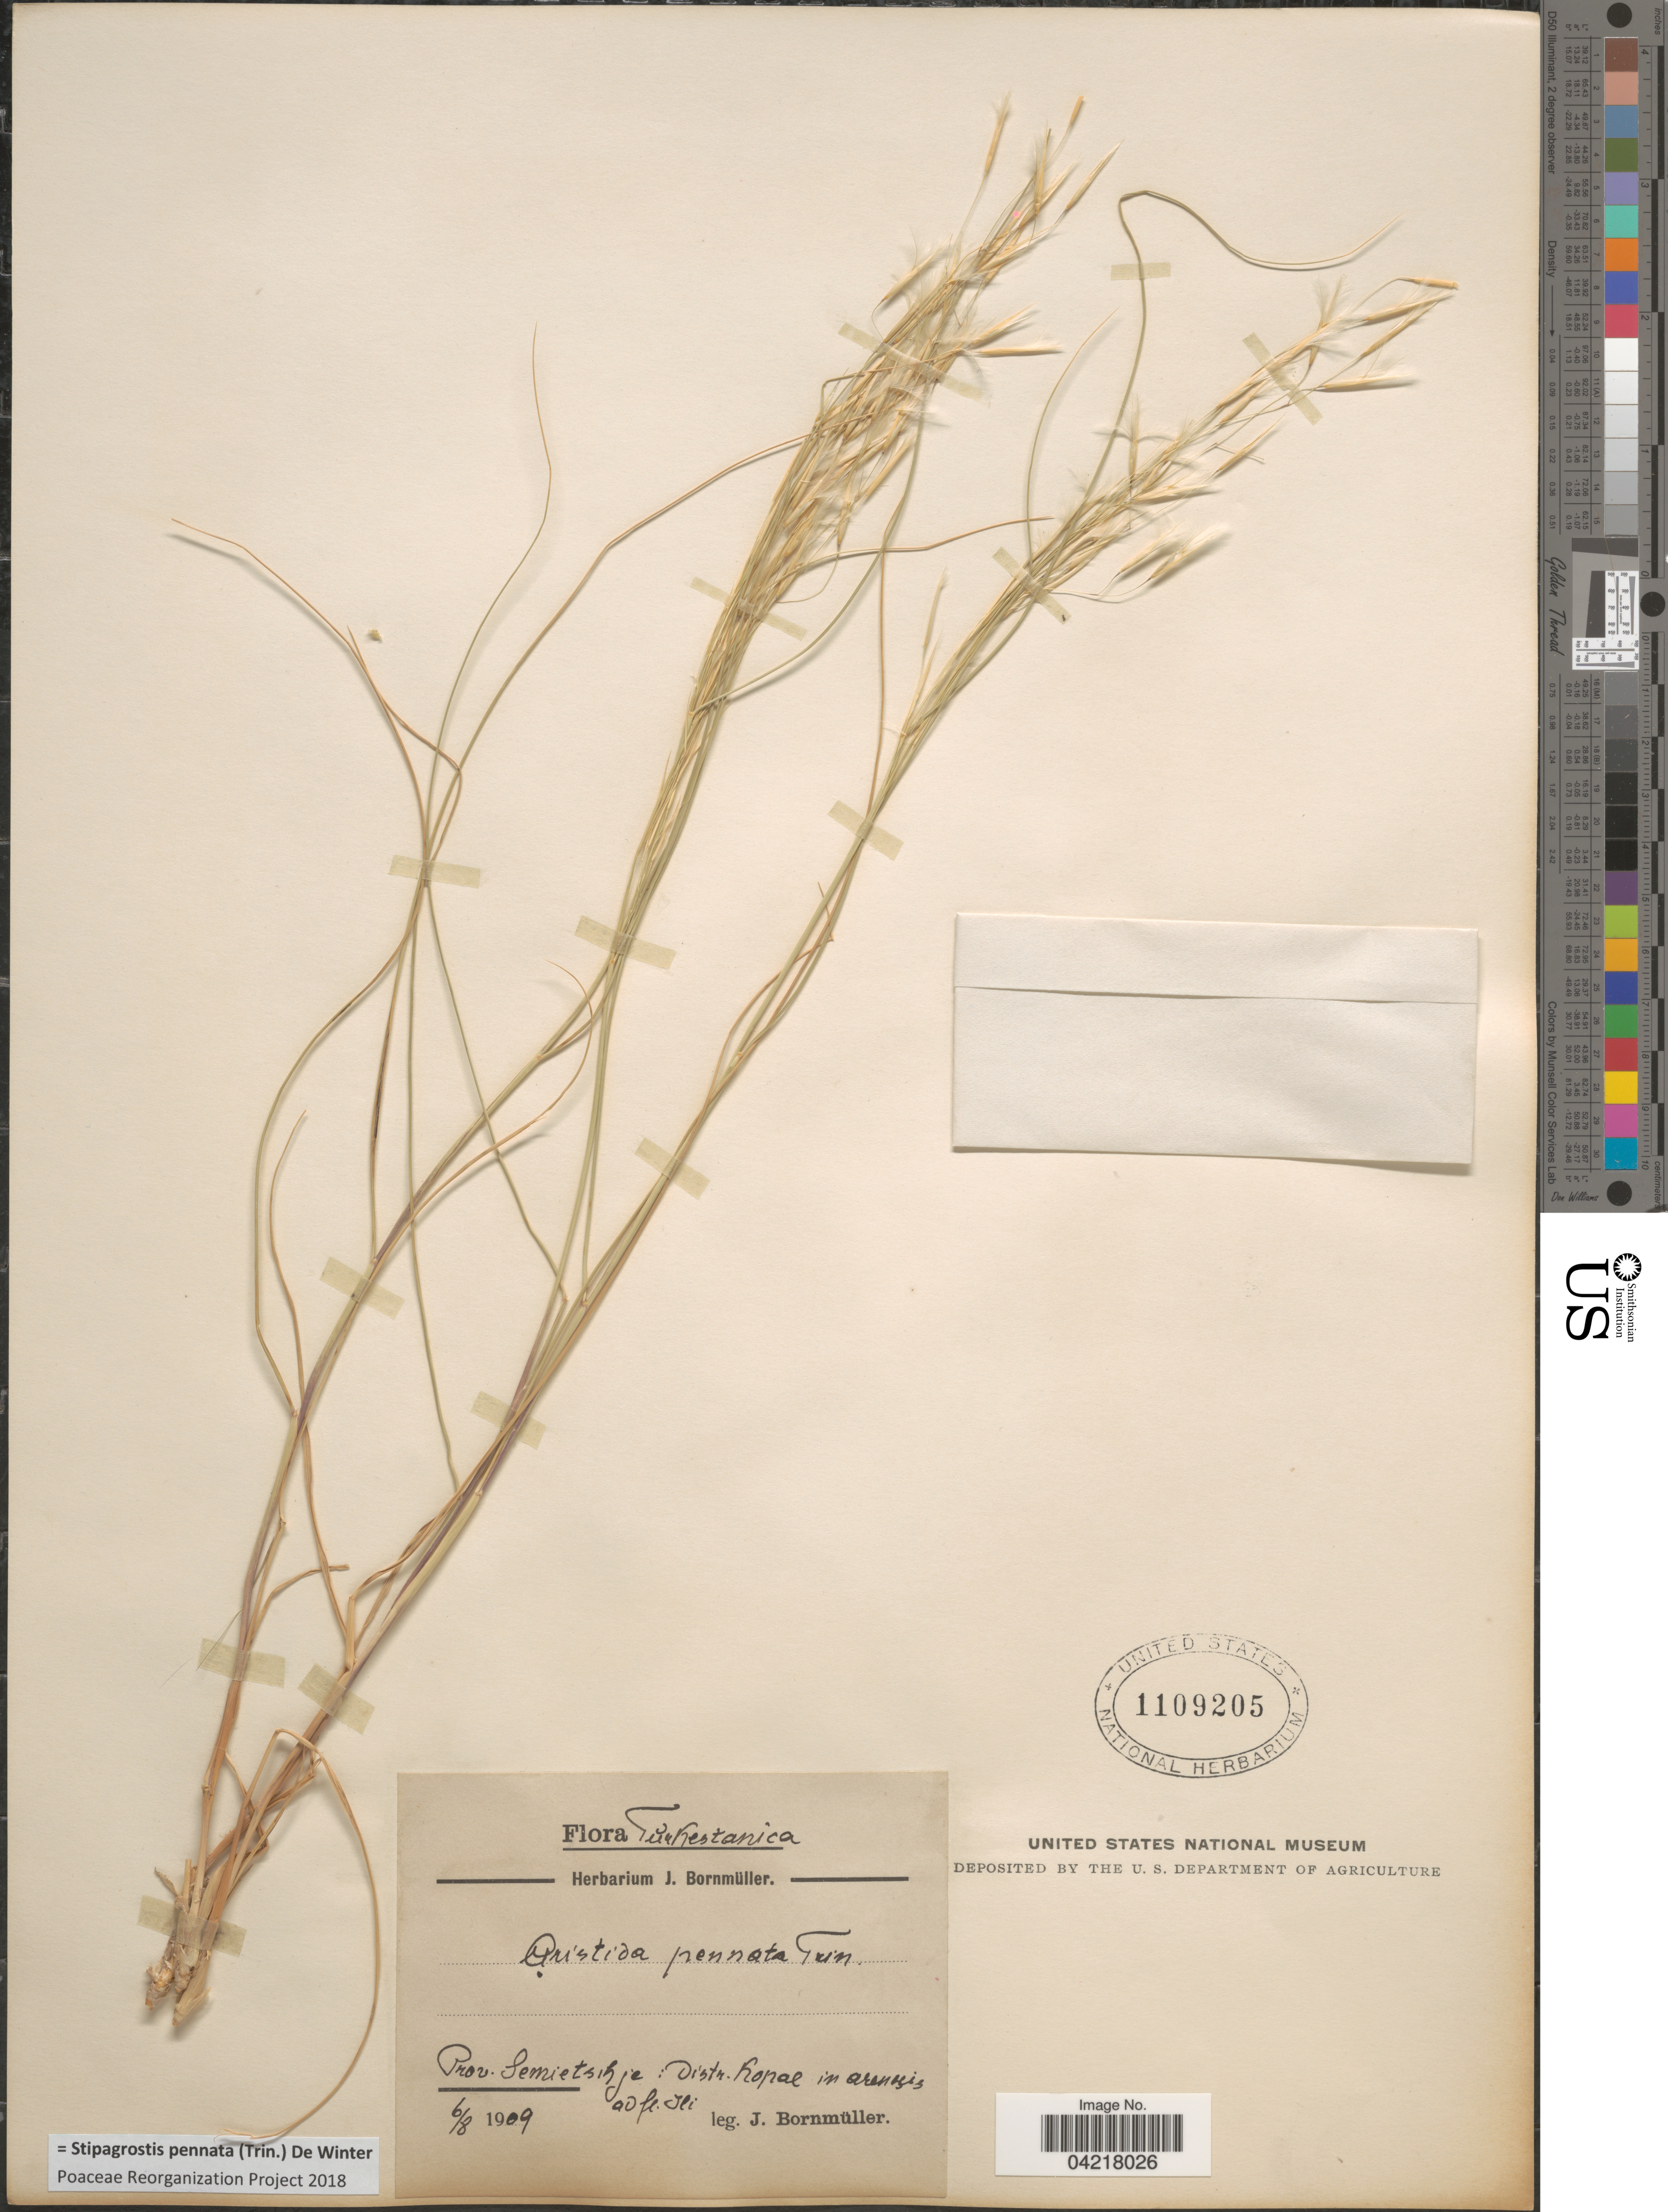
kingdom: Plantae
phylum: Tracheophyta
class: Liliopsida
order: Poales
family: Poaceae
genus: Stipagrostis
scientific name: Stipagrostis pennata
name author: (Trin.) De Winter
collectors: J. Bornmüller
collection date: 1909-08-06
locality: Tůrkestanica. Prov. Semietsihje: Distr. Kopae in arenosis ad fl. Ili.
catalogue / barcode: US 1109205